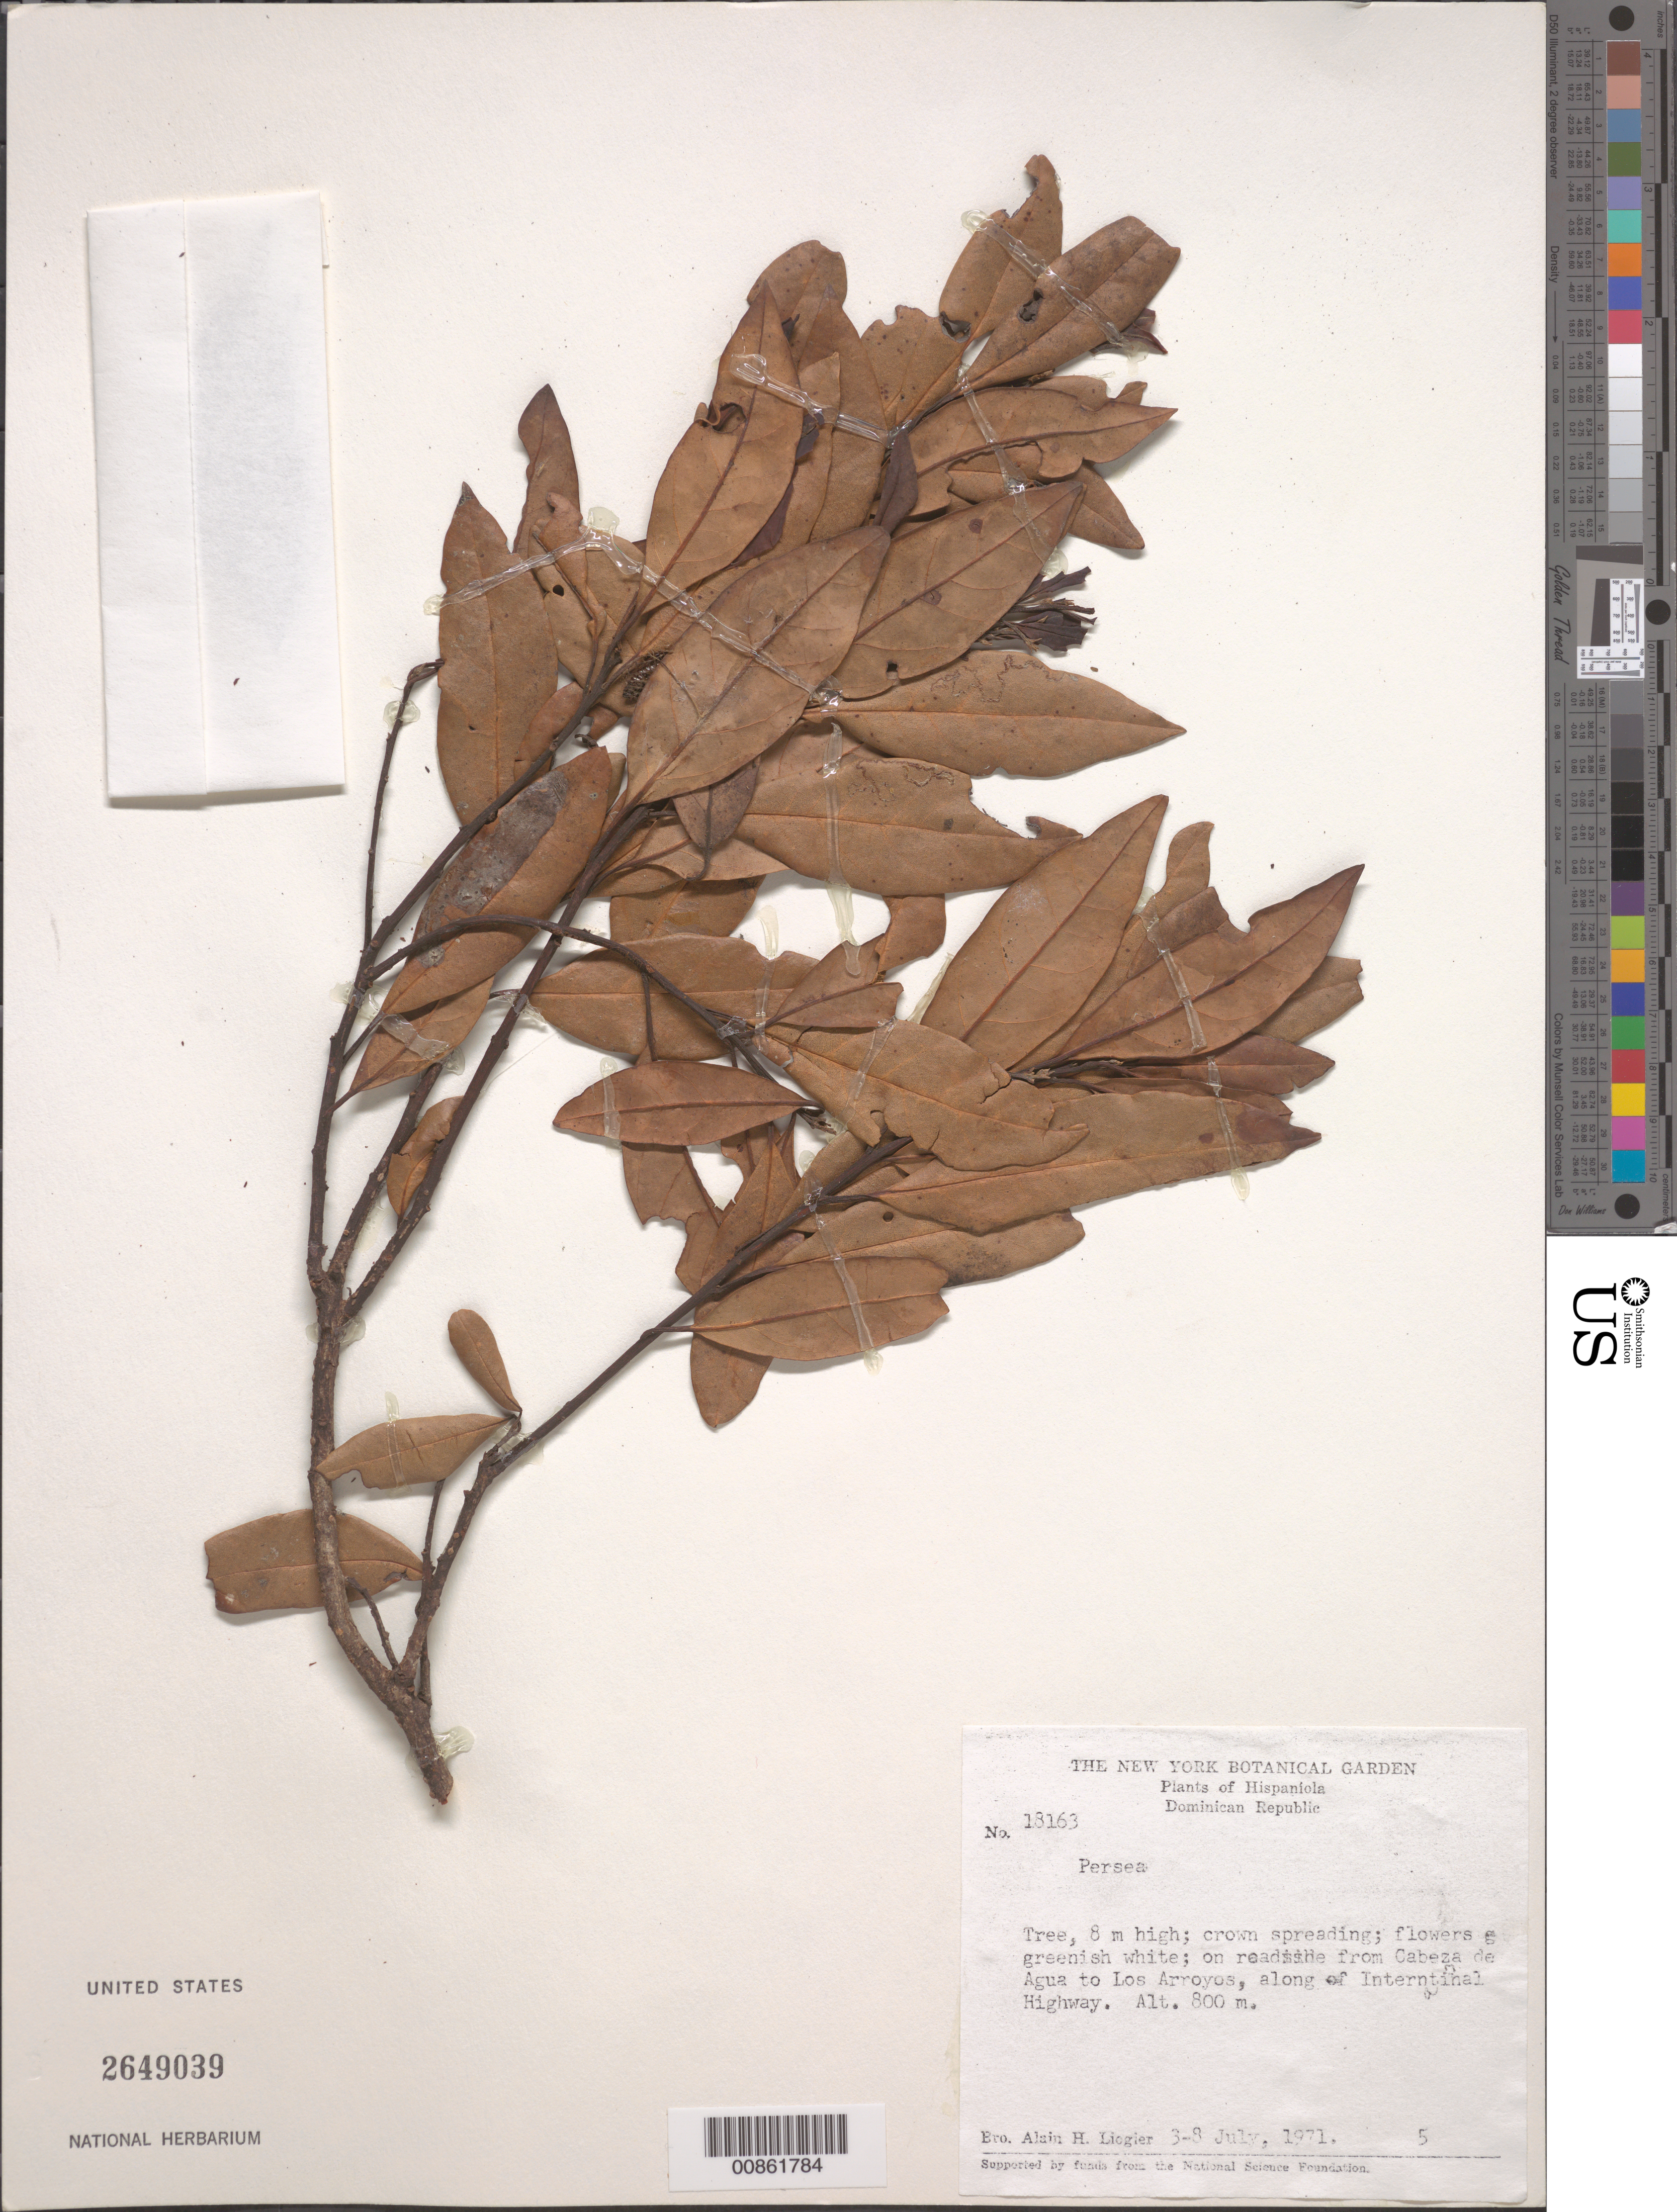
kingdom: Plantae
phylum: Tracheophyta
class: Magnoliopsida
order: Laurales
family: Lauraceae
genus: Persea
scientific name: Persea sp.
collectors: A. H. Liogier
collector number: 18163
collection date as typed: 03 Jul 1971 to 08 Jul 1971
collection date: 1971-07-03/1971-07-08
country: Dominican Republic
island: Hispaniola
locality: On roadside from Cabeza de Agua to Los Arroyos, along International Highway.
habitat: On roadside.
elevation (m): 800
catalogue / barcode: US 2649039